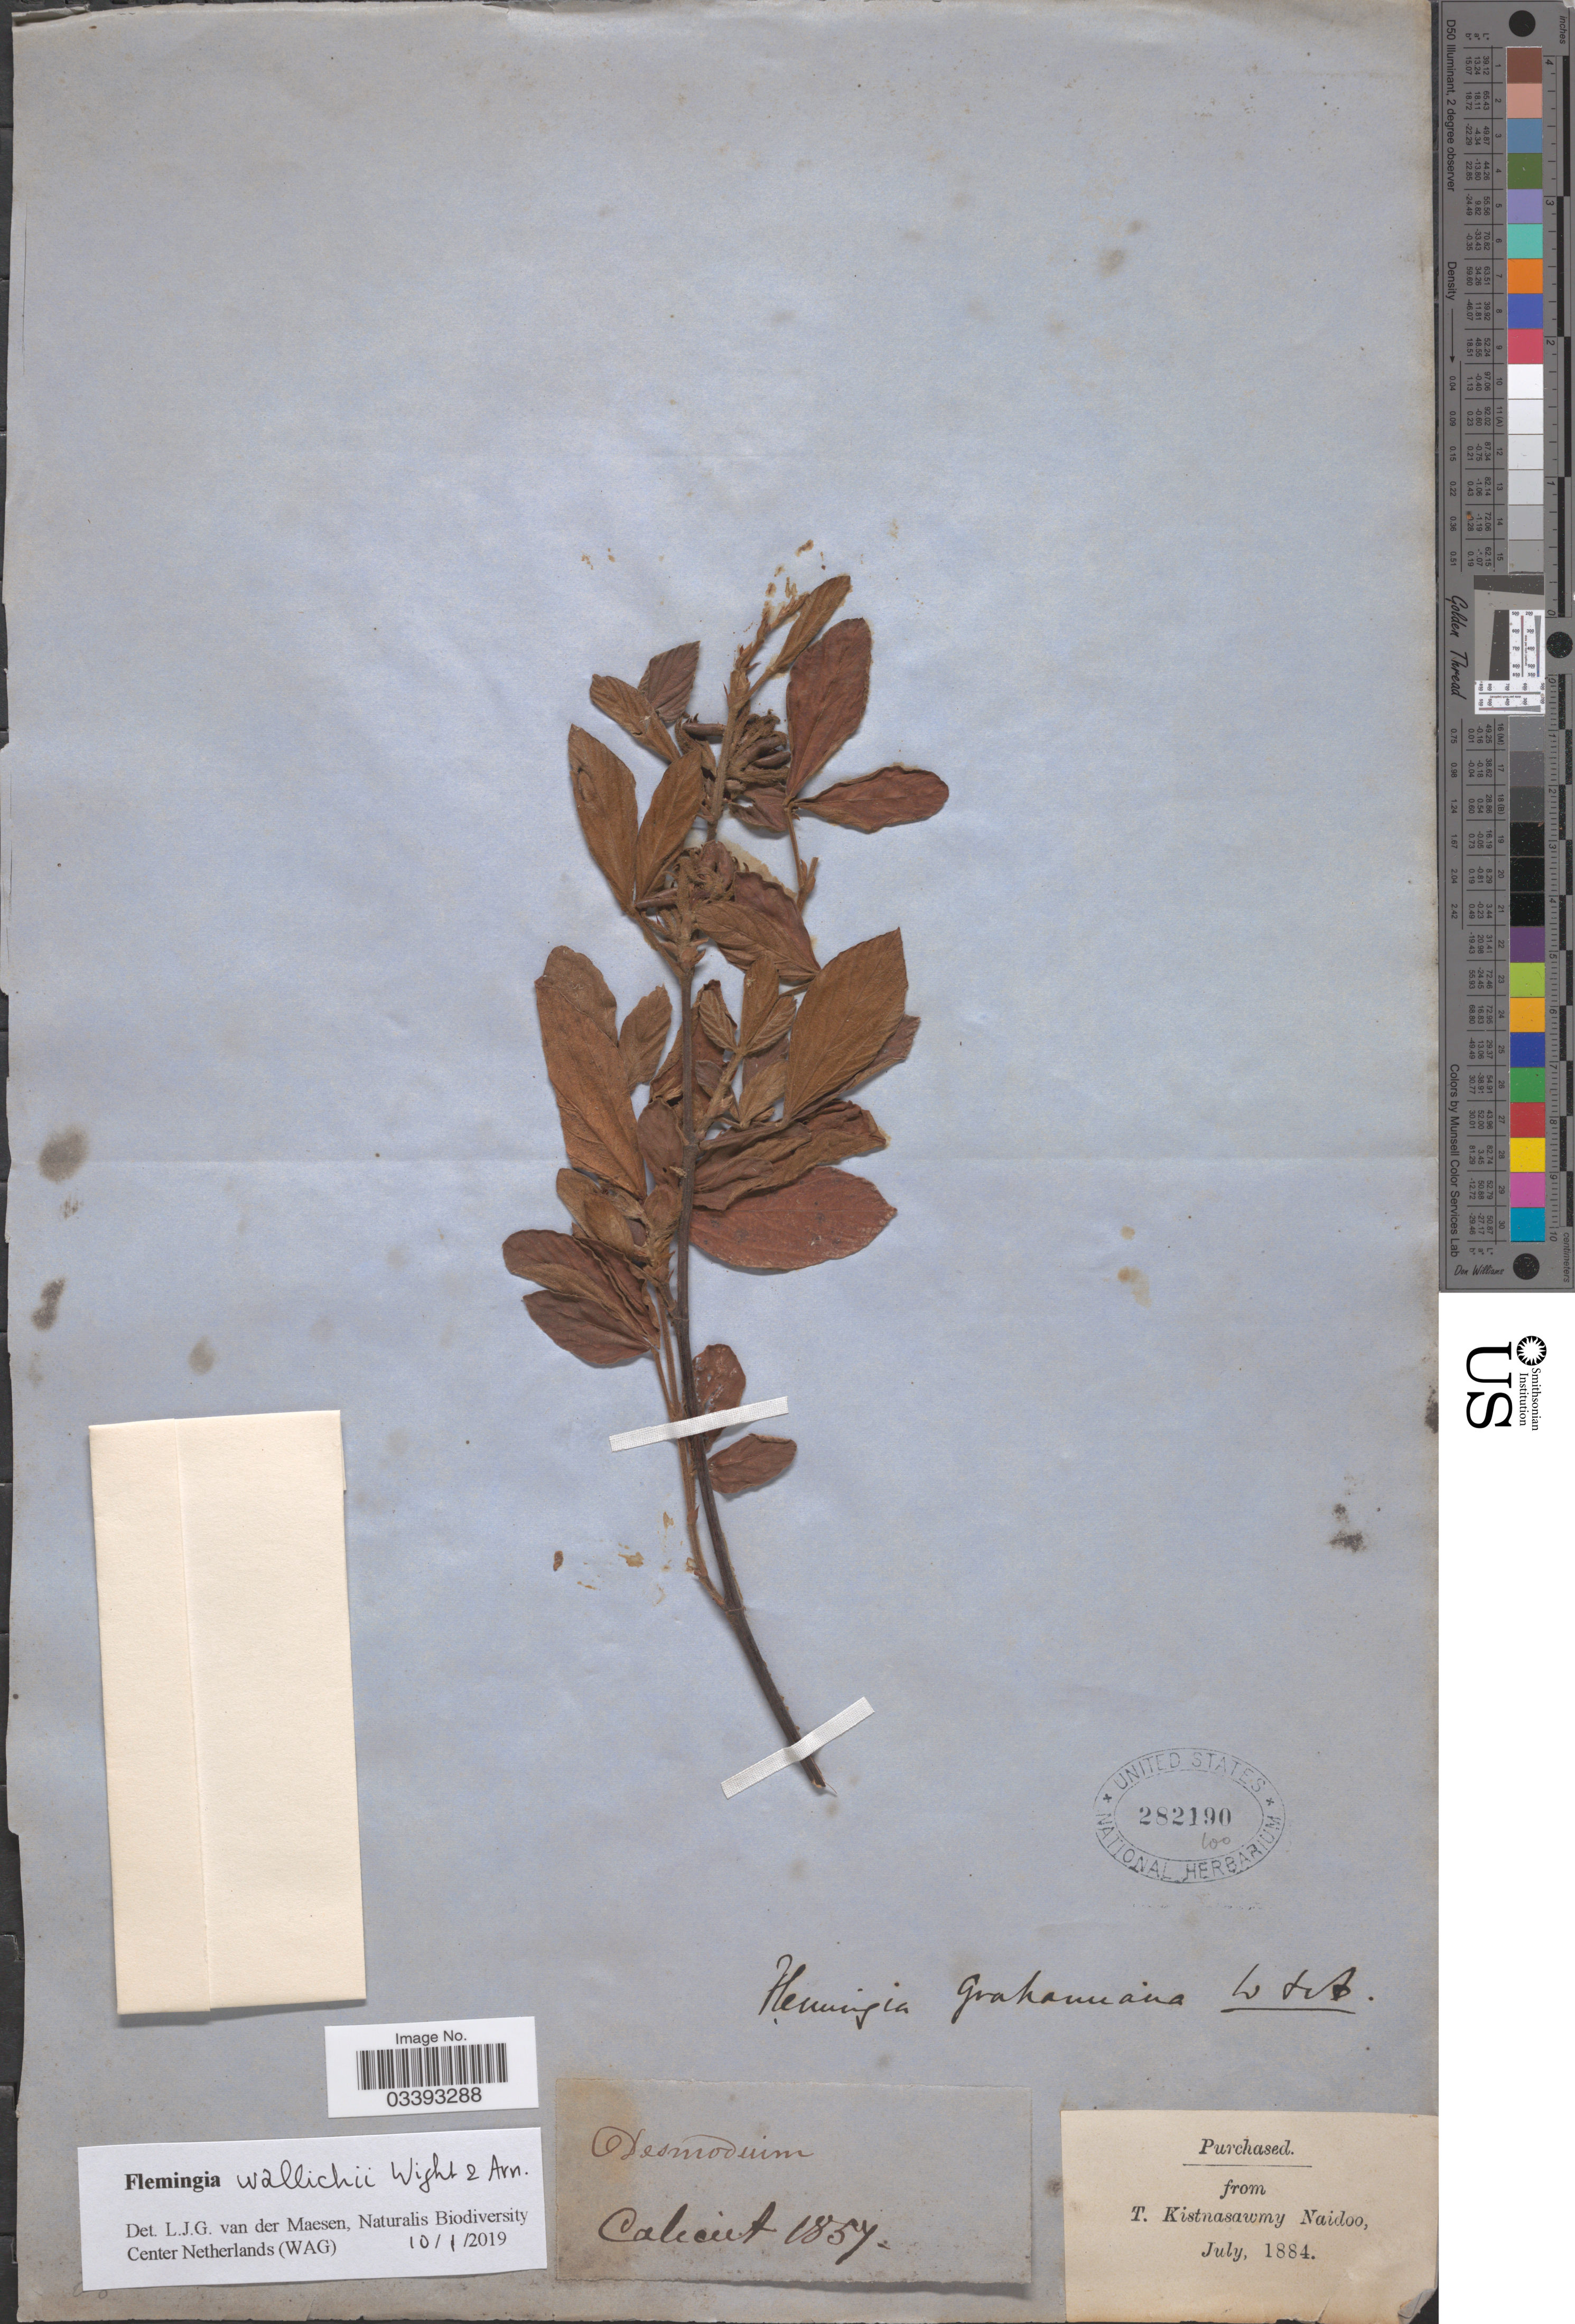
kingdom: Plantae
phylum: Tracheophyta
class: Magnoliopsida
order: Fabales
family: Fabaceae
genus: Flemingia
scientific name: Flemingia wallichii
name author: Wight & Arn.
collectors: T. Kistnasawmy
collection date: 1857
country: India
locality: Calicut.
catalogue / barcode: US 282190